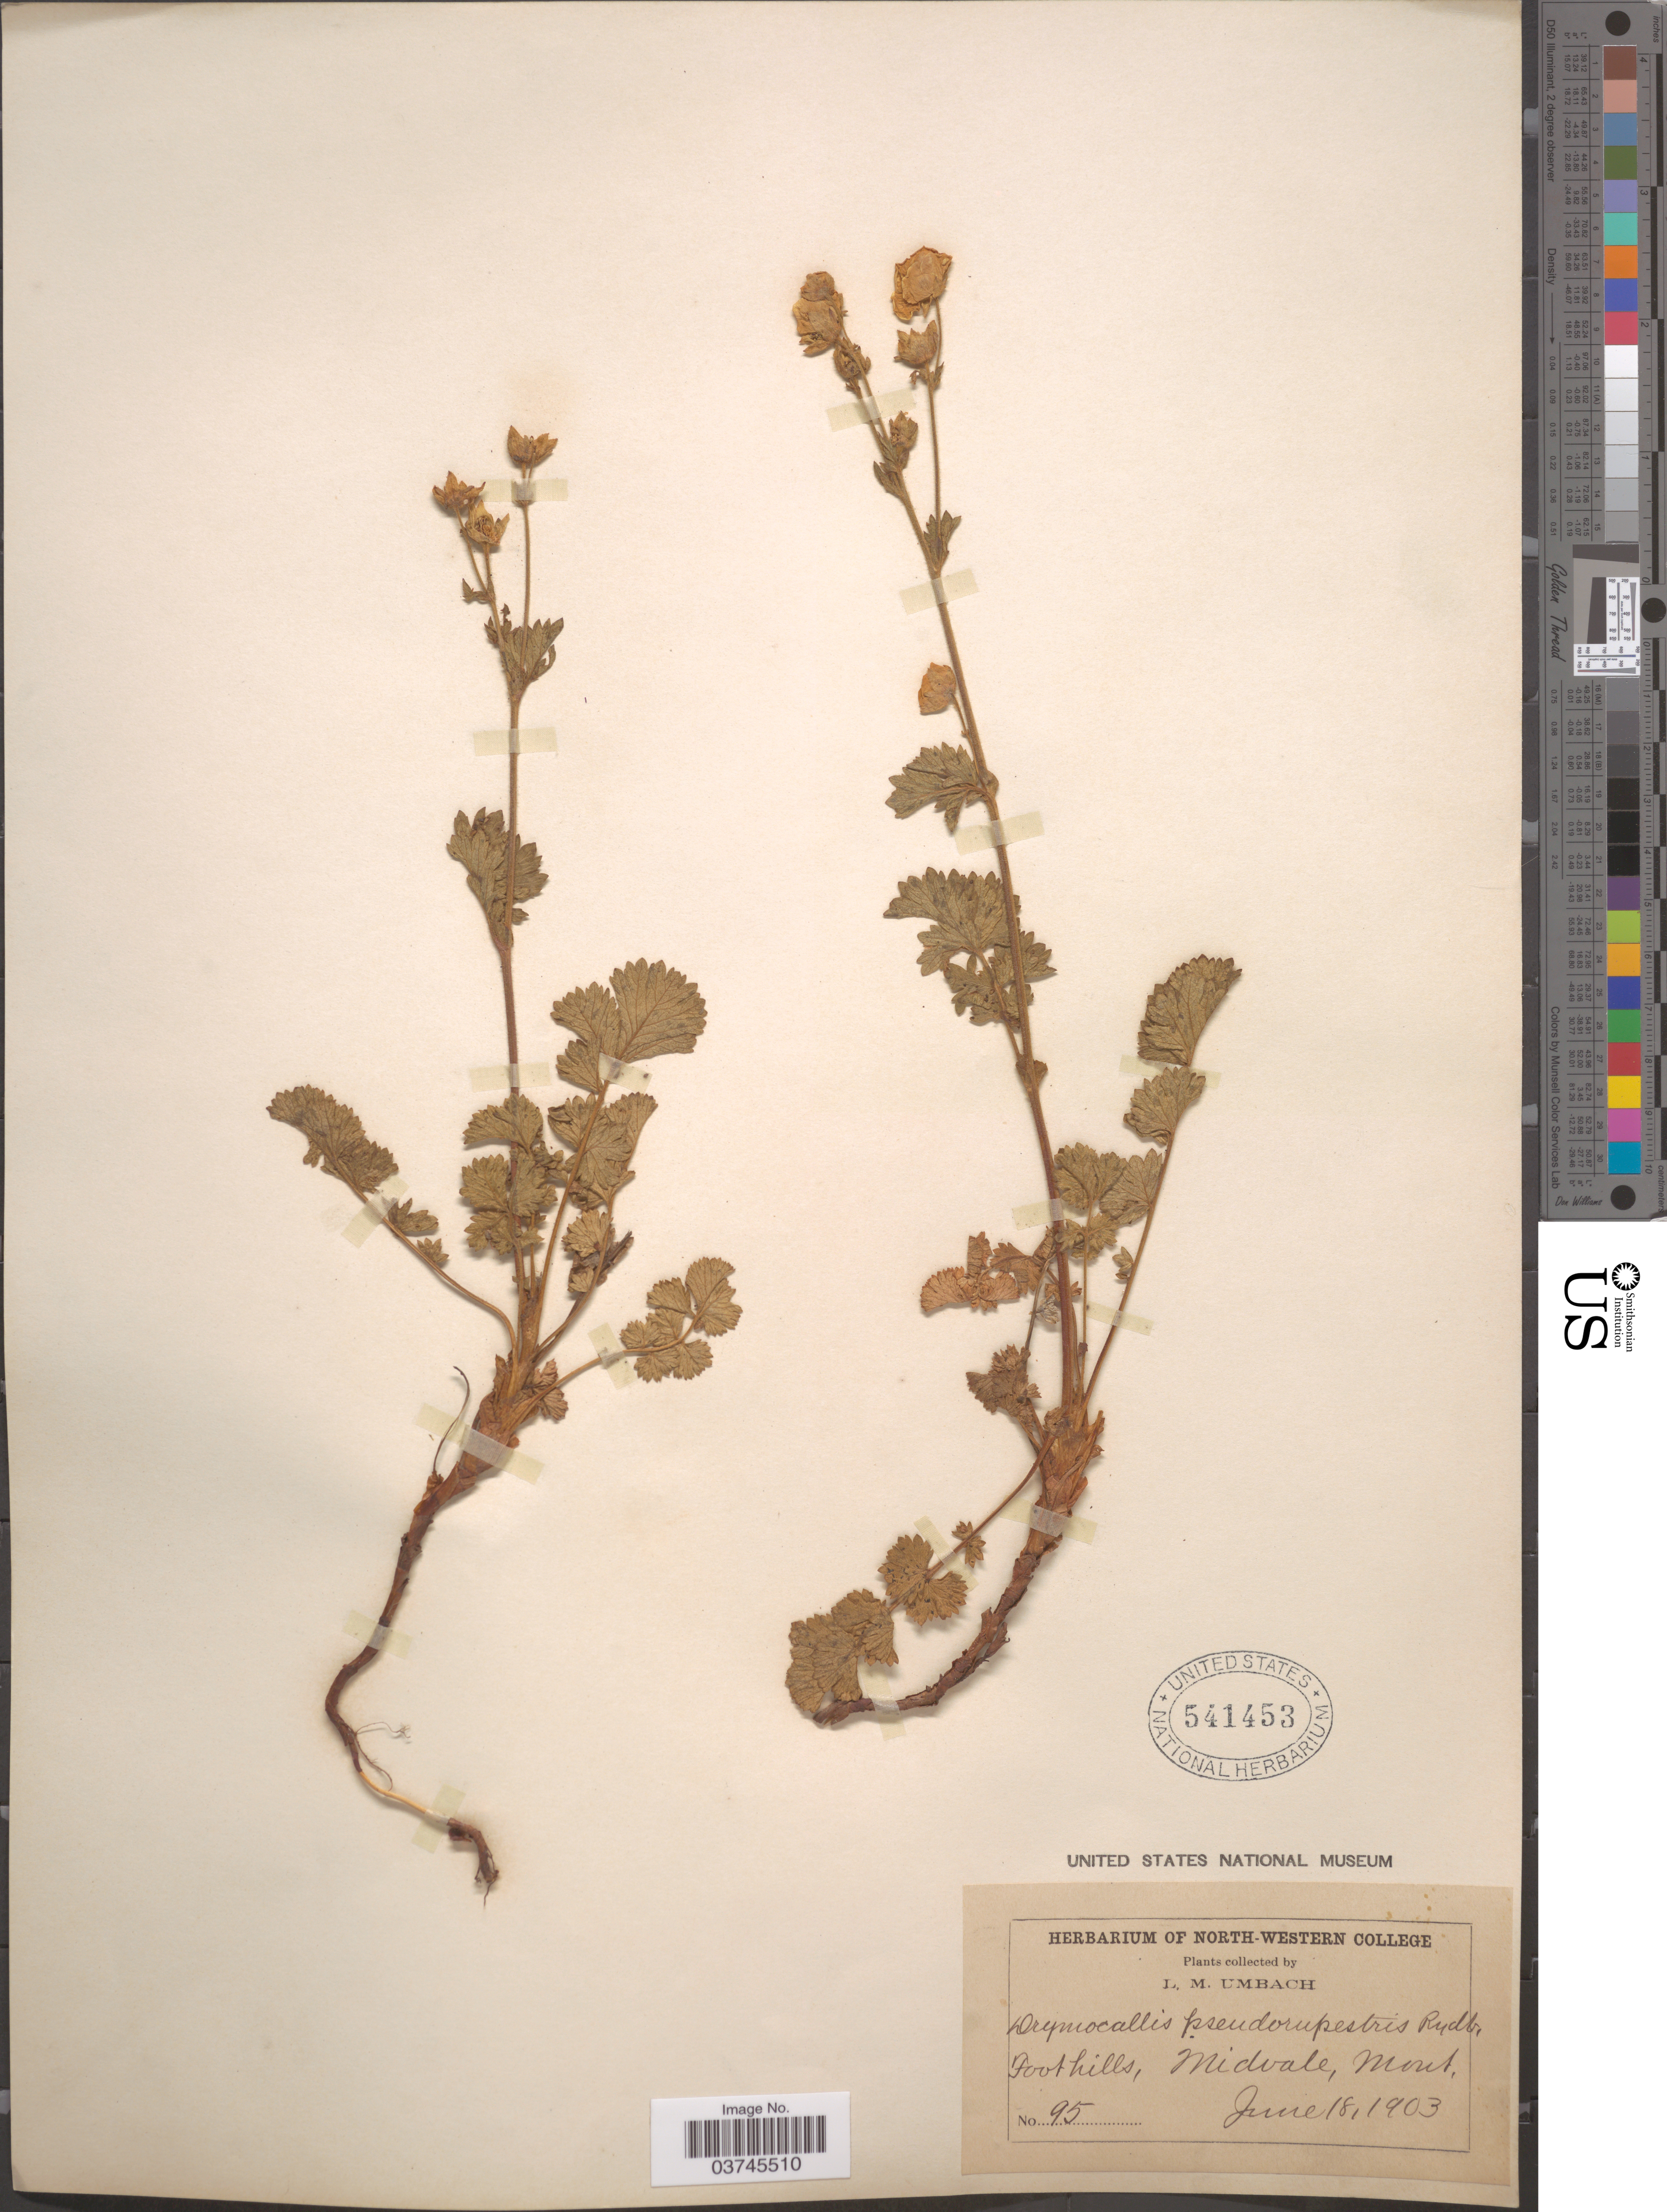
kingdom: Plantae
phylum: Tracheophyta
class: Magnoliopsida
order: Rosales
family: Rosaceae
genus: Drymocallis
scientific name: Drymocallis pseudorupestris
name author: (Rydb.) Rydb.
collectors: L. M. Umbach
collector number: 95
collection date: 1903-06-18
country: United States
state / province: Montana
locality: Foothills, Midvale.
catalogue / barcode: US 541453